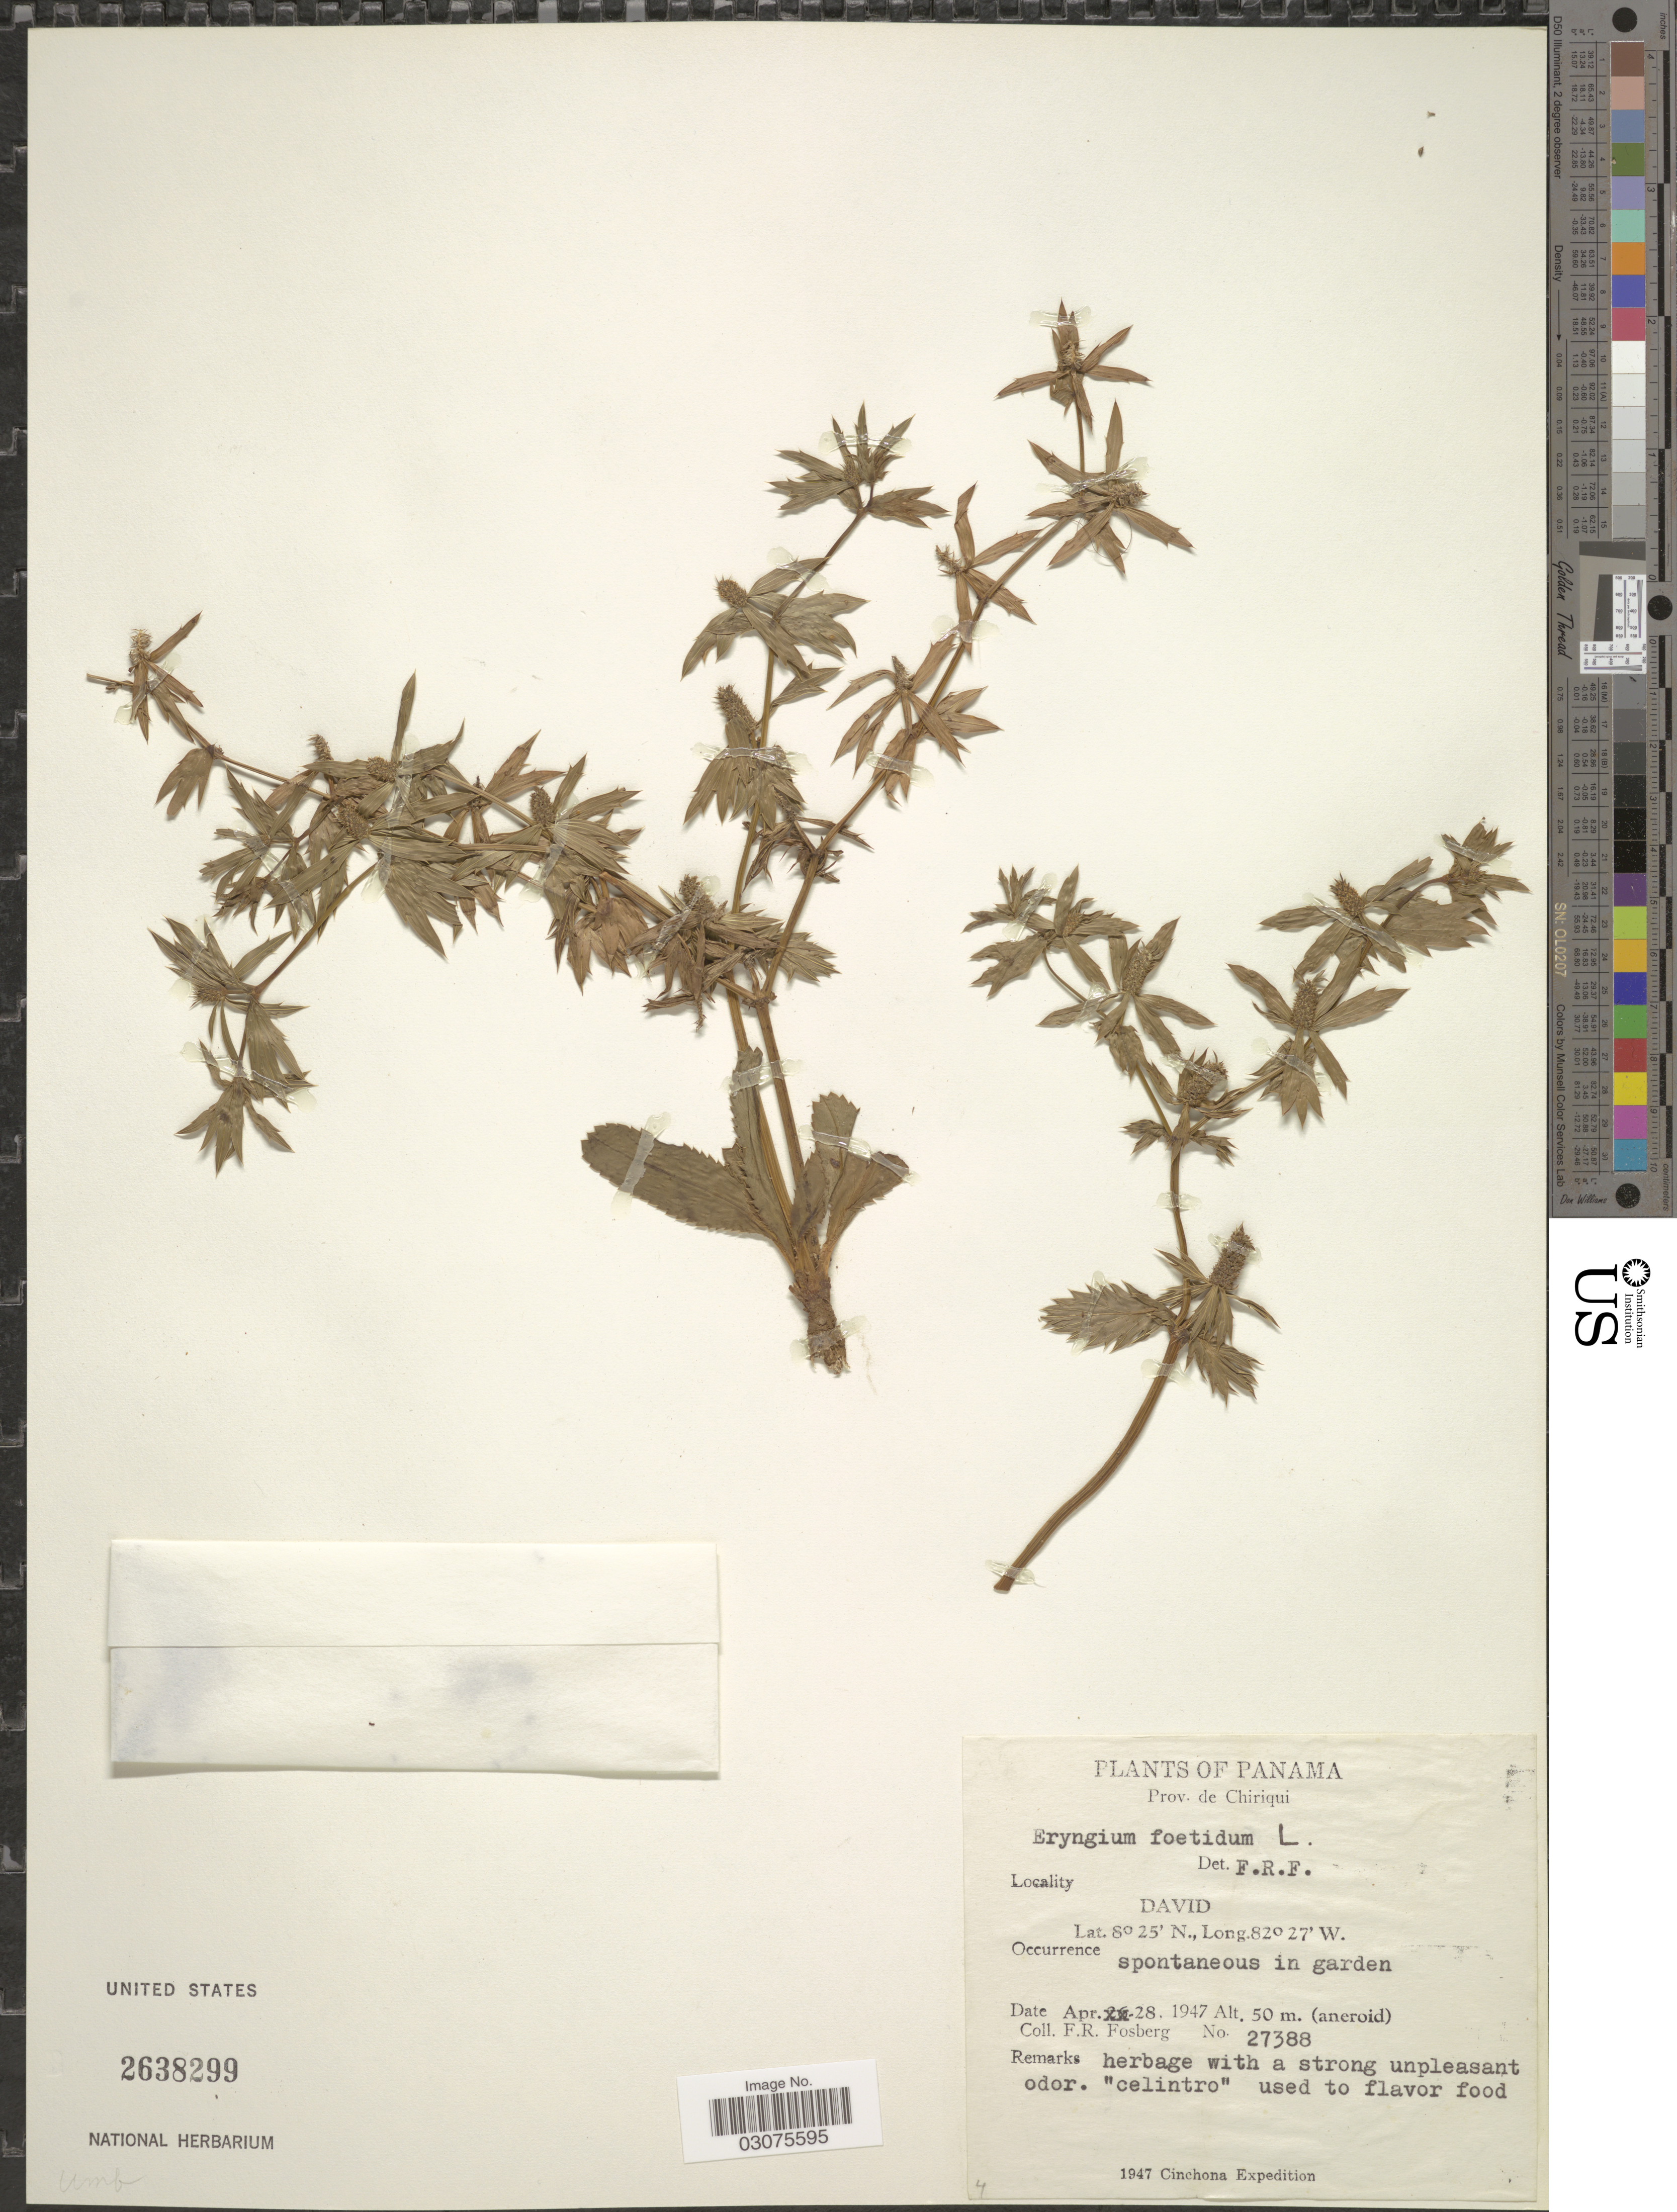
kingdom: Plantae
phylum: Tracheophyta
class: Magnoliopsida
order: Apiales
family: Apiaceae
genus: Eryngium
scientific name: Eryngium foetidum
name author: L.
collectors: F. R. Fosberg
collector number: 27388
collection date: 1947-04-28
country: Panama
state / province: Chiriqui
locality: David. Spontaneous in garden.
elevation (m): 50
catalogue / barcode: US 2638299